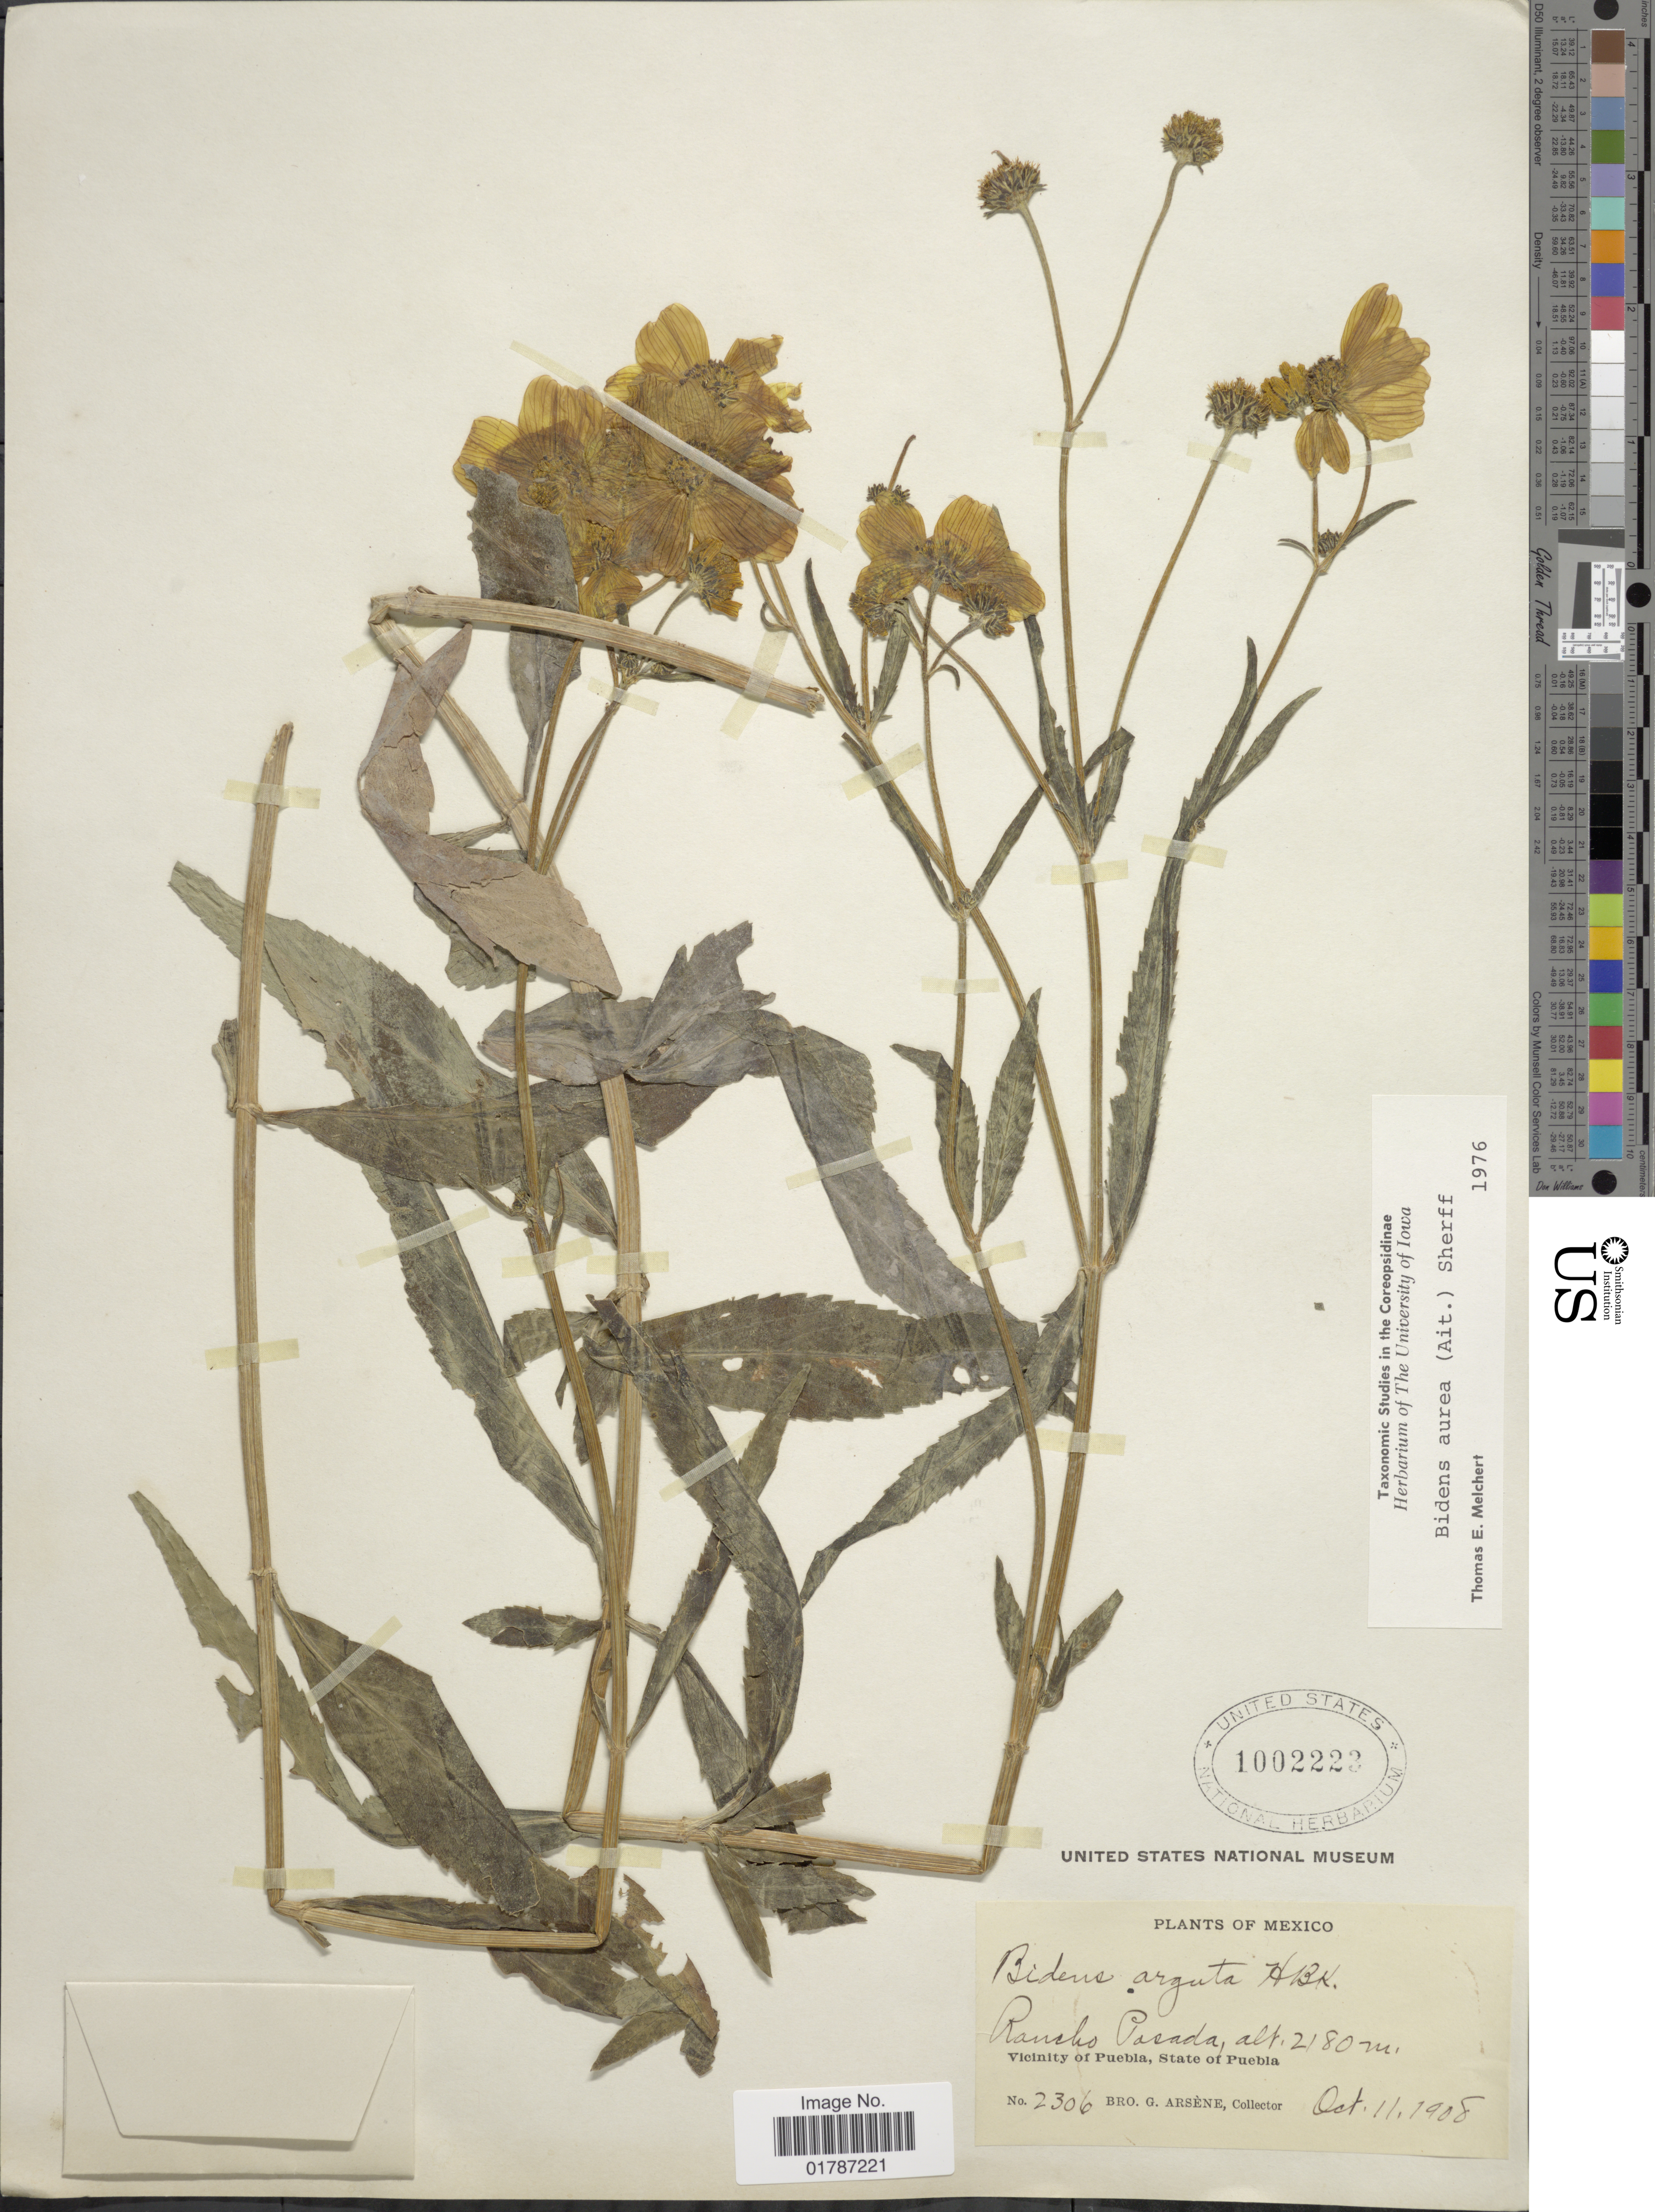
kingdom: Plantae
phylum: Tracheophyta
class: Magnoliopsida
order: Asterales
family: Asteraceae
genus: Bidens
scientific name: Bidens aurea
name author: (Aiton) Sherff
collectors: Bro. G. Arsène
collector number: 2306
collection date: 1908-10-11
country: Mexico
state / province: Puebla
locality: Rancho Pasada, Vicinity of Puebla, State of Puebla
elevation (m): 2180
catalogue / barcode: US 1002223